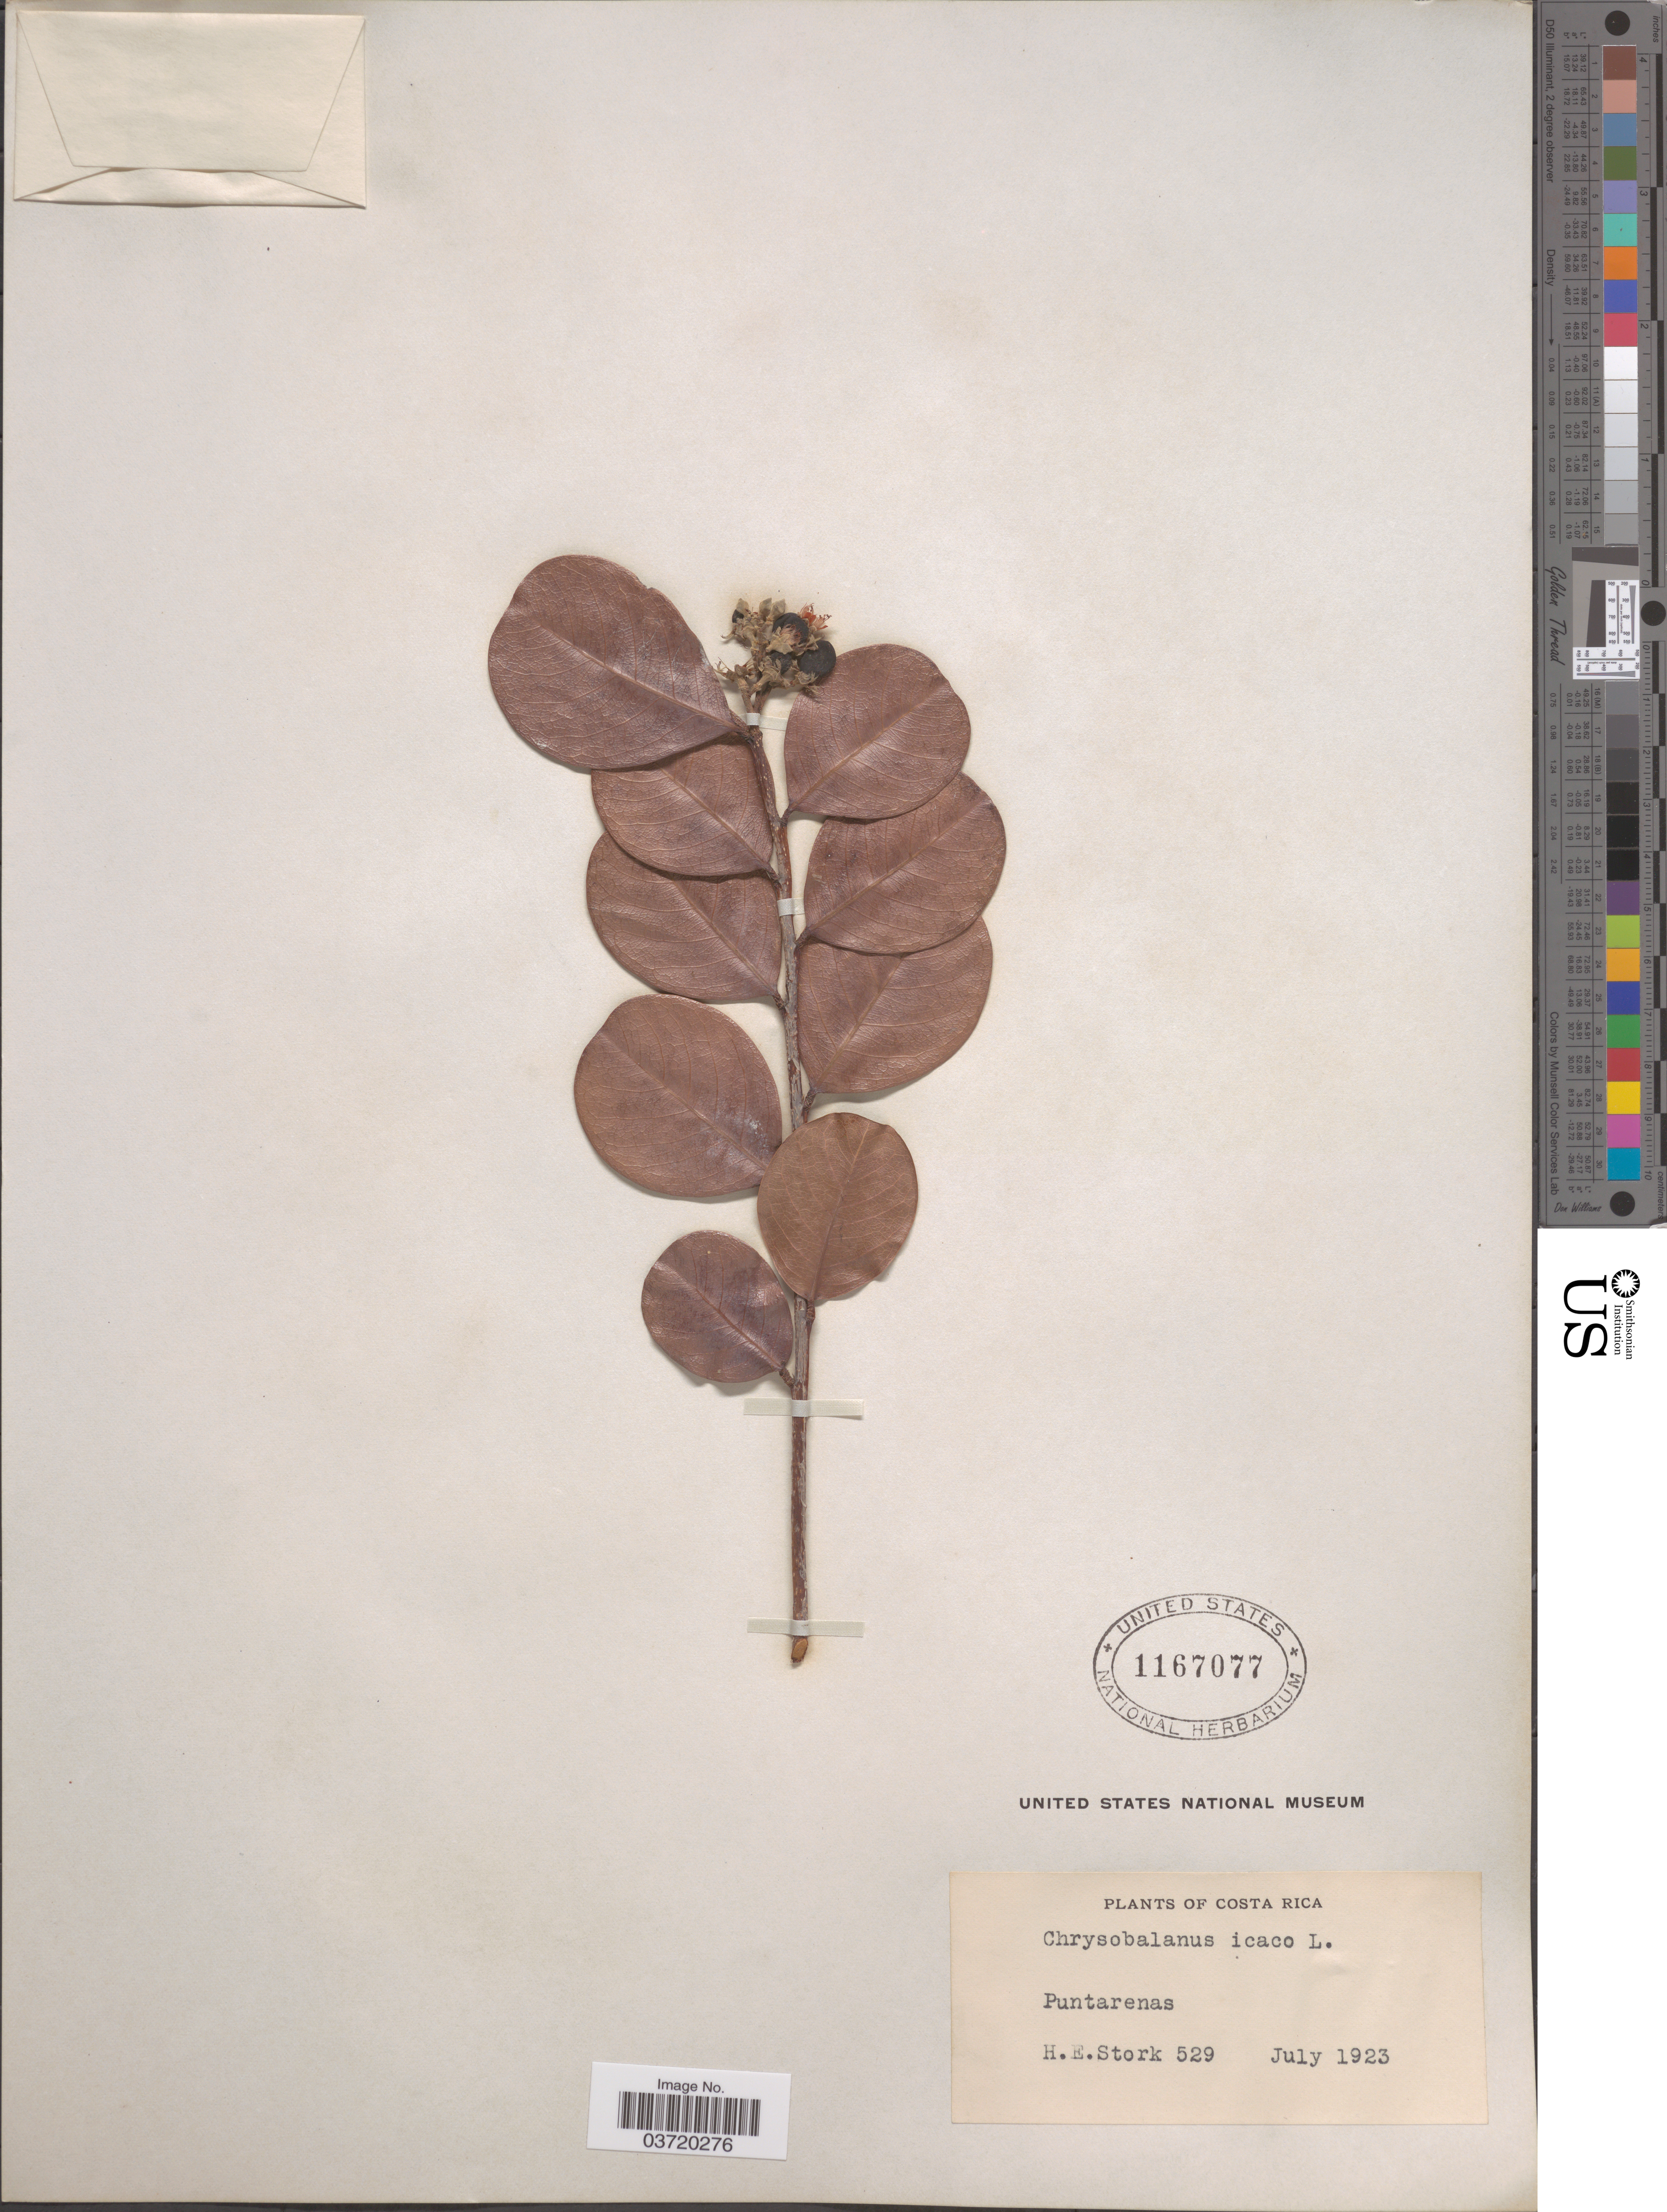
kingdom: Plantae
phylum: Tracheophyta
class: Magnoliopsida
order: Malpighiales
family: Chrysobalanaceae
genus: Chrysobalanus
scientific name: Chrysobalanus icaco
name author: L.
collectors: H. E. Stork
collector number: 529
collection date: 1923-07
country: Costa Rica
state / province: Puntarenas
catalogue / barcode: US 1167077